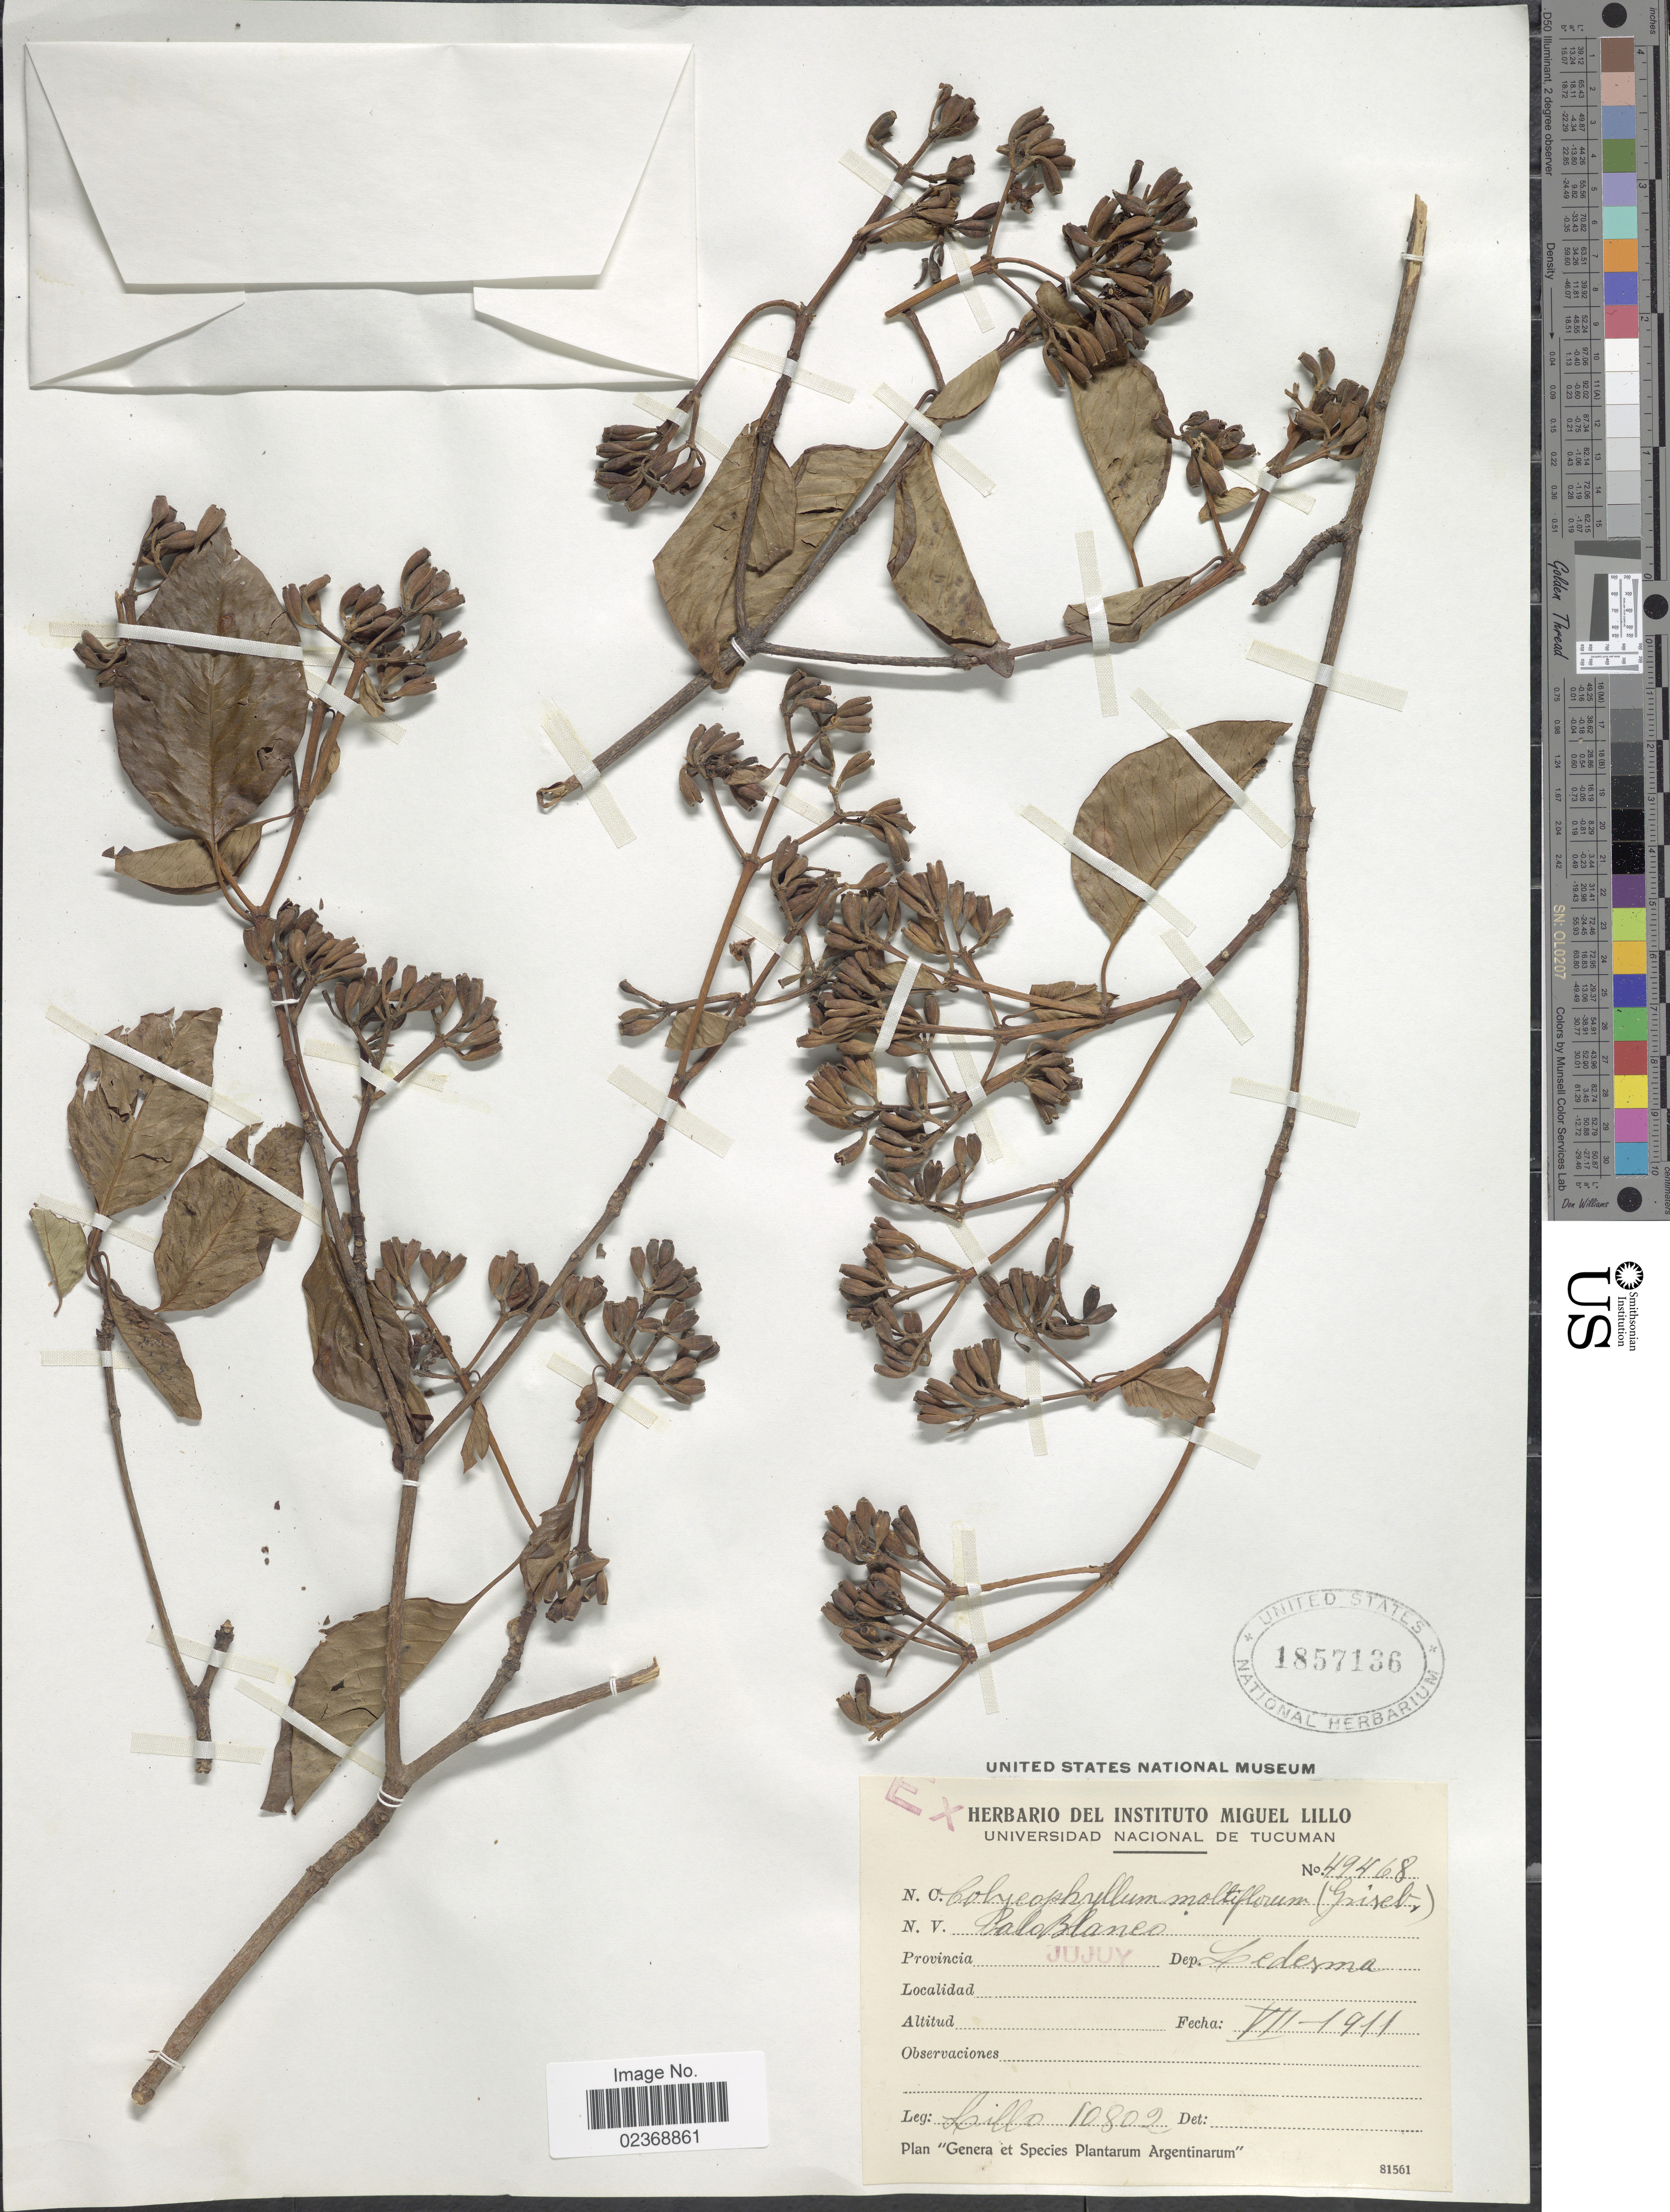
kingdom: Plantae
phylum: Tracheophyta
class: Magnoliopsida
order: Gentianales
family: Rubiaceae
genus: Calycophyllum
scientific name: Calycophyllum multiflorum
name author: Griseb.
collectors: -. Lillo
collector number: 10802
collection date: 1911-07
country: Argentina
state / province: Jujuy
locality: Dep. Ledesma.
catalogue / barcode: US 1857136